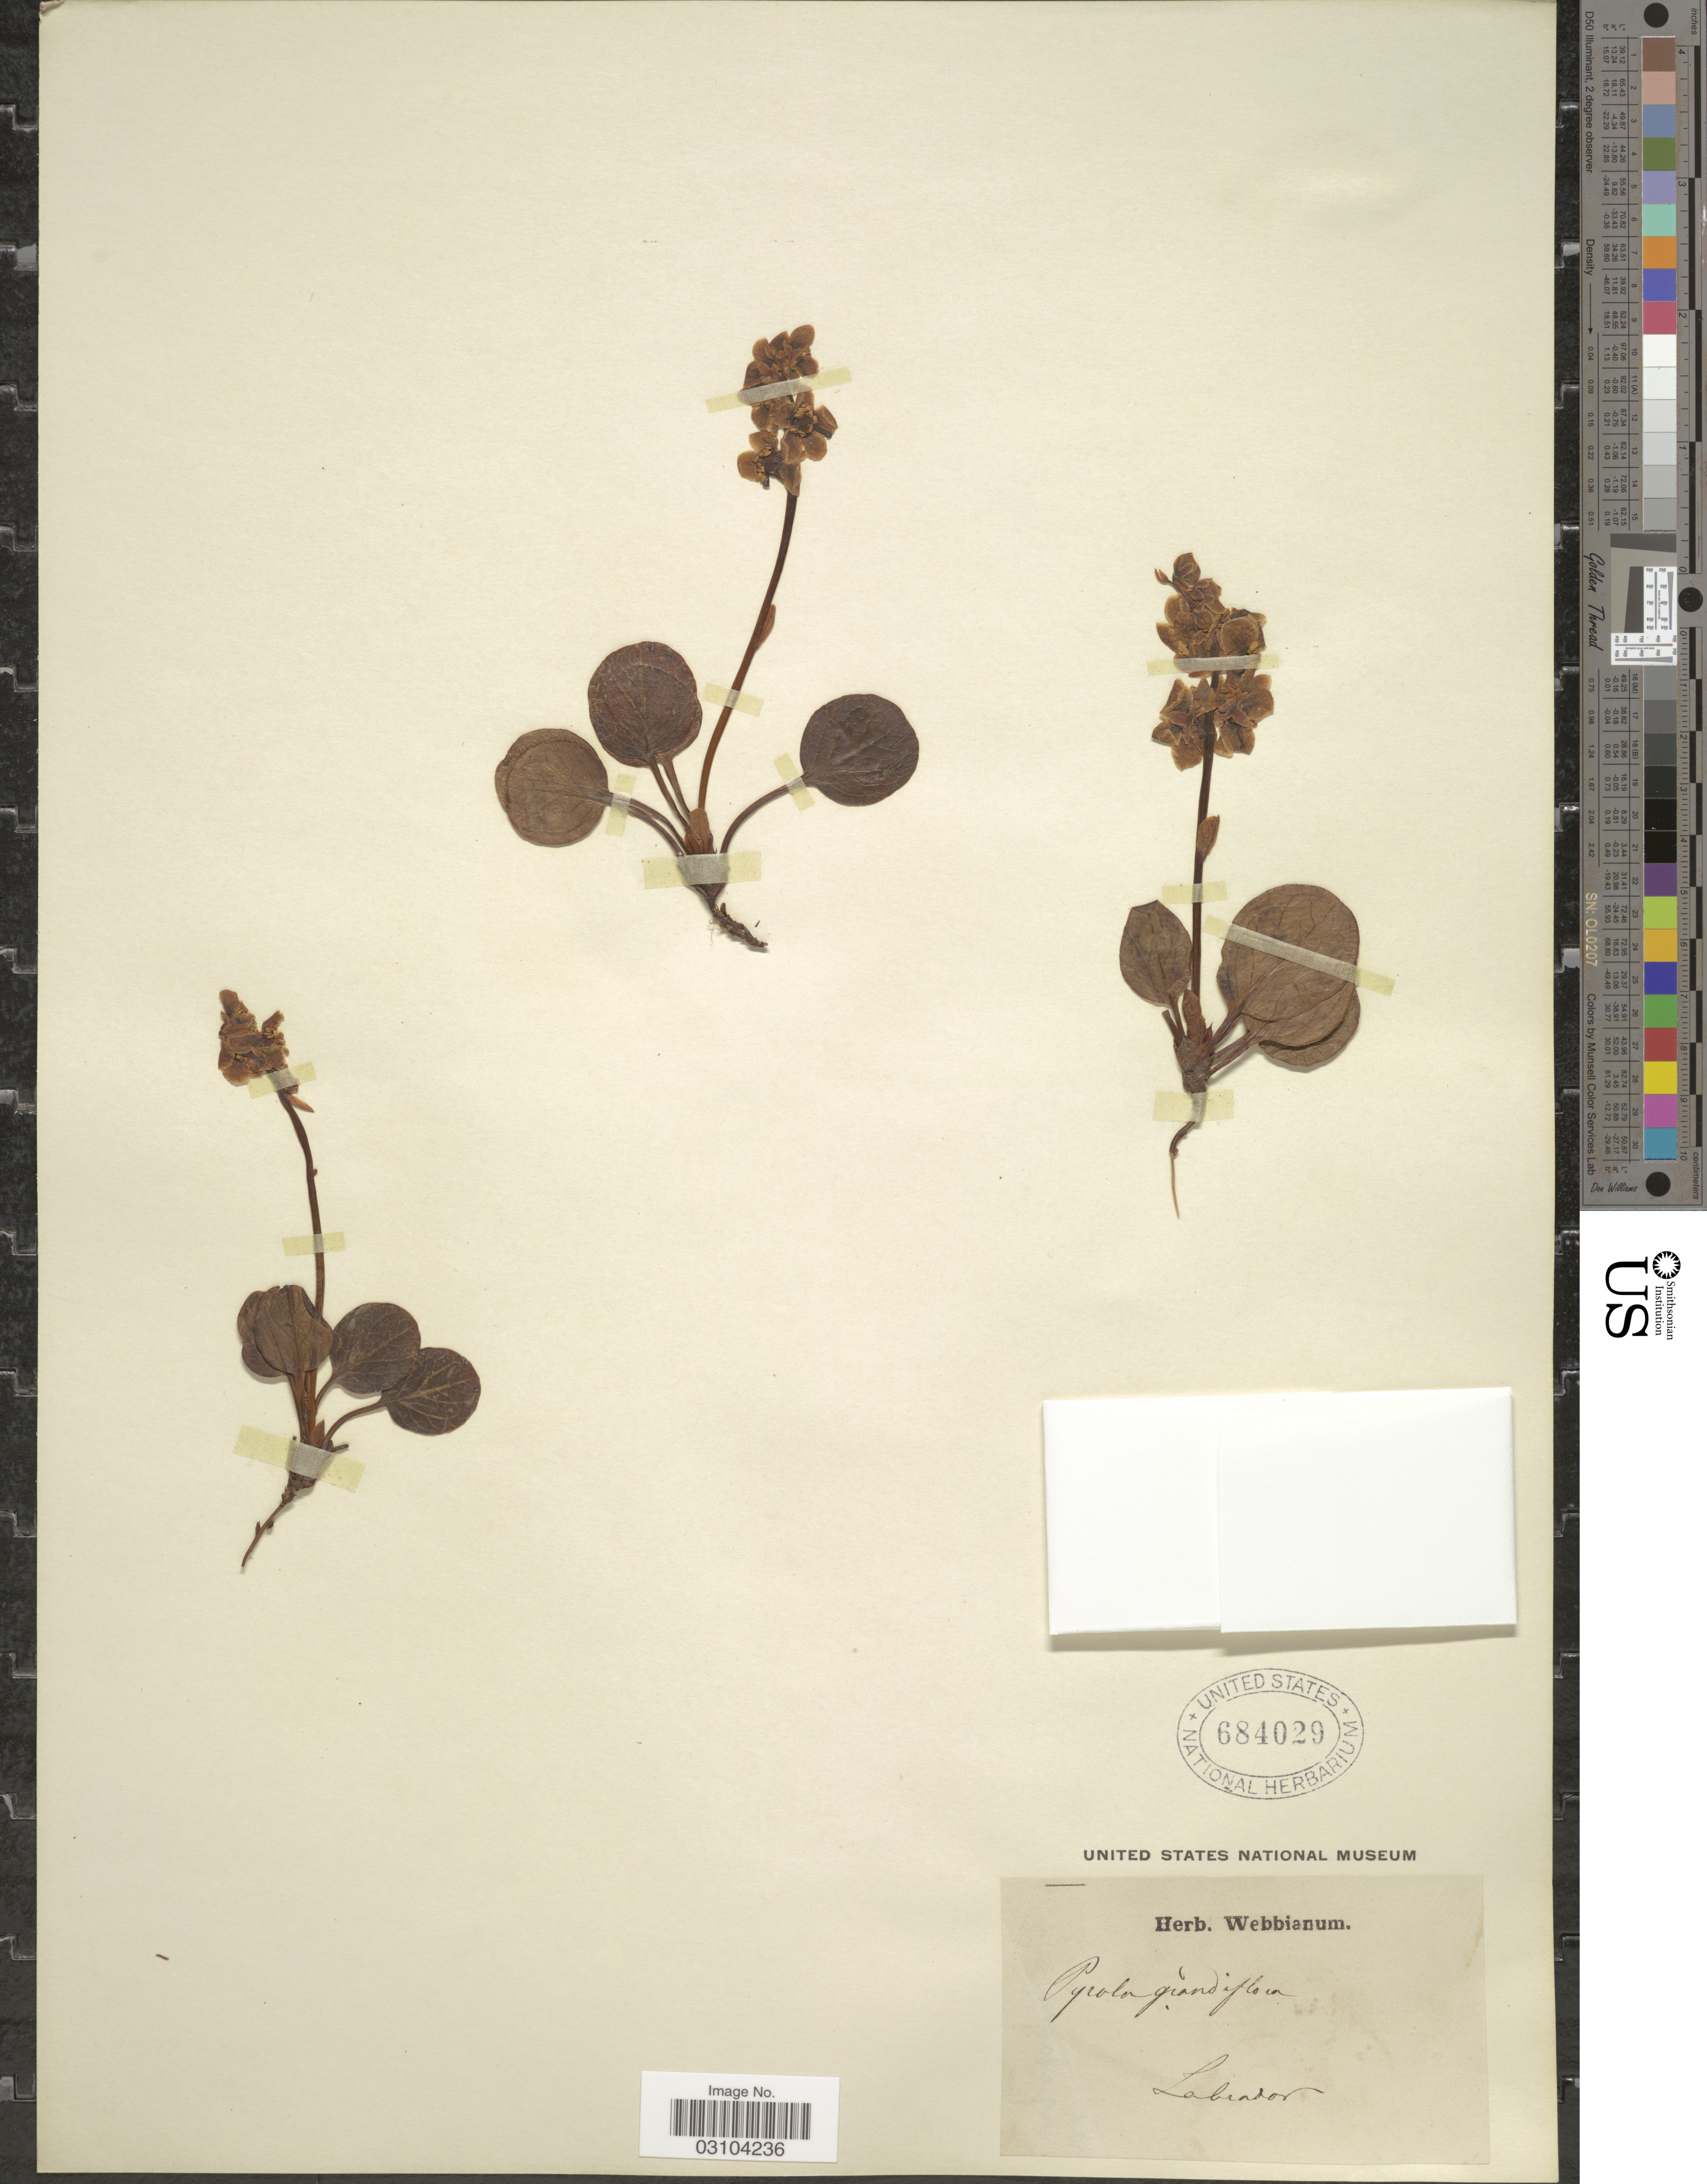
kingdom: Plantae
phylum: Tracheophyta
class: Magnoliopsida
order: Ericales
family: Ericaceae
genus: Pyrola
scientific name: Pyrola grandiflora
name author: Radius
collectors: Ex herb. Webbianum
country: Canada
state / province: Newfoundland and Labrador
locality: Labrador.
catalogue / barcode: US 684029